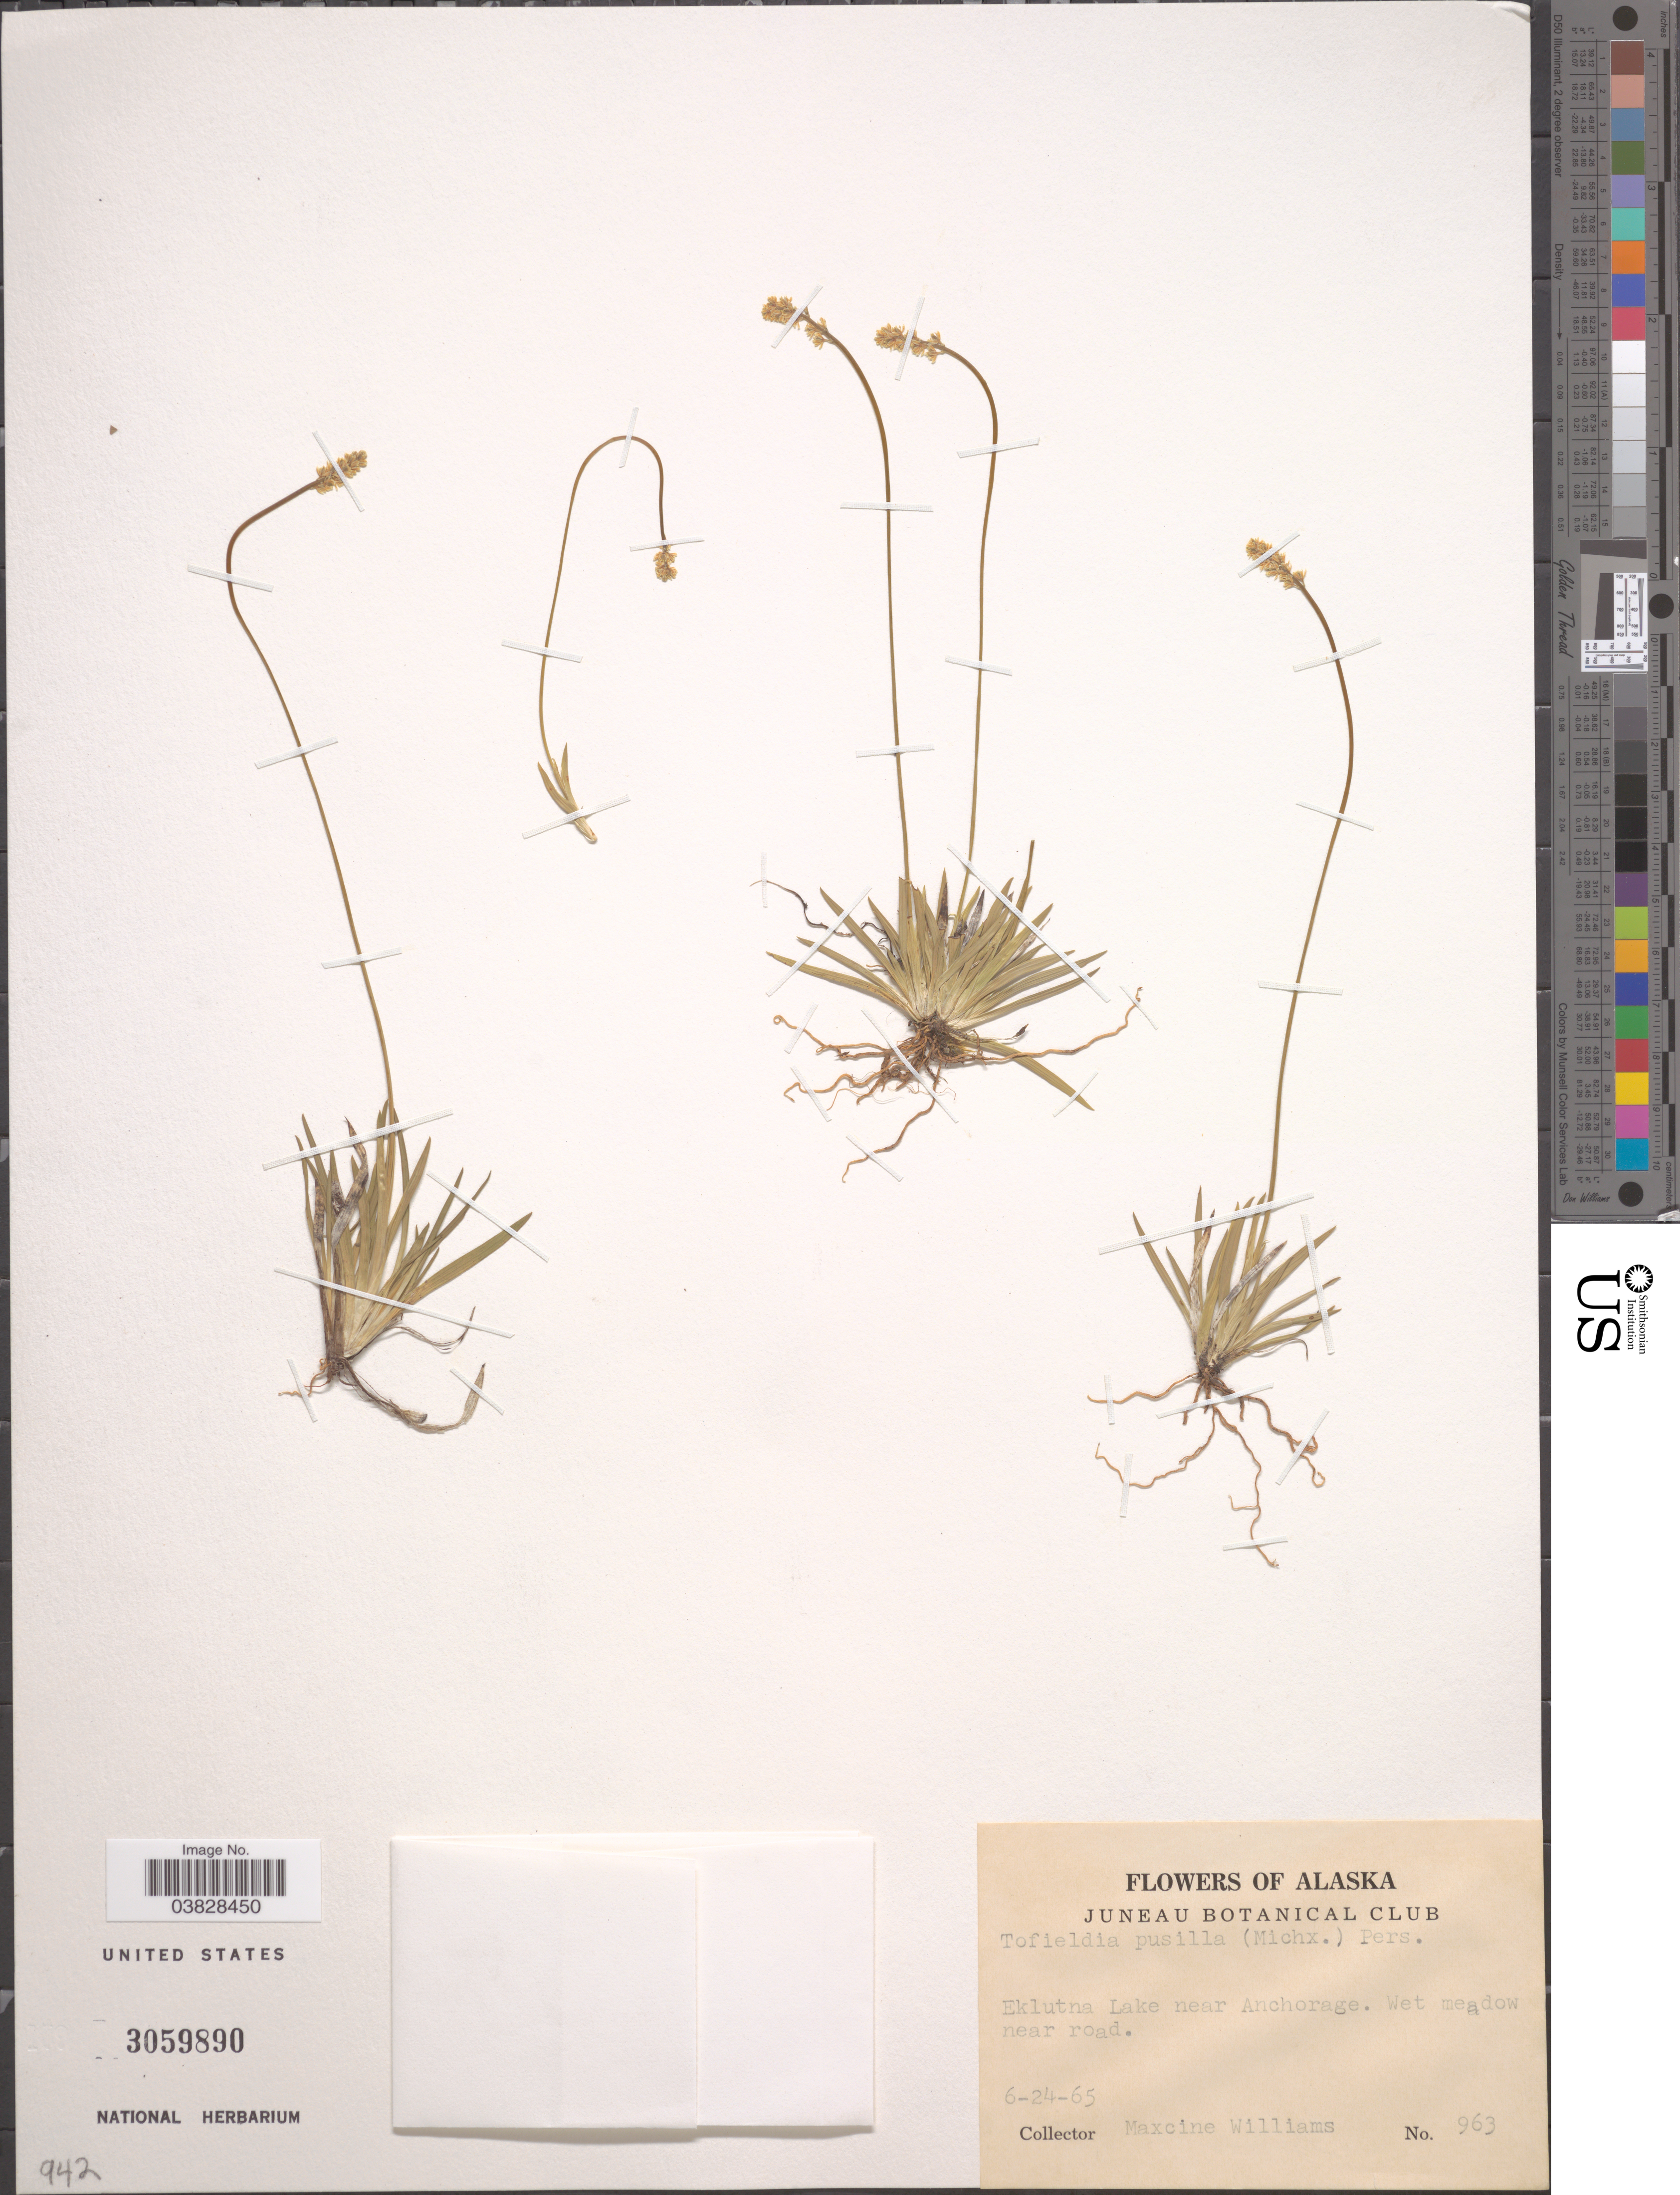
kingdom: Plantae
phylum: Tracheophyta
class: Liliopsida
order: Alismatales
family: Tofieldiaceae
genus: Tofieldia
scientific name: Tofieldia pusilla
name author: (Michx.) Pers.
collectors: M. Williams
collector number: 963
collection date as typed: Transcribed d/m/y: 24/6/65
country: United States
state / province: Alaska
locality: Eklutna Lake near Anchorage. Near road.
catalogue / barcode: US 3059890